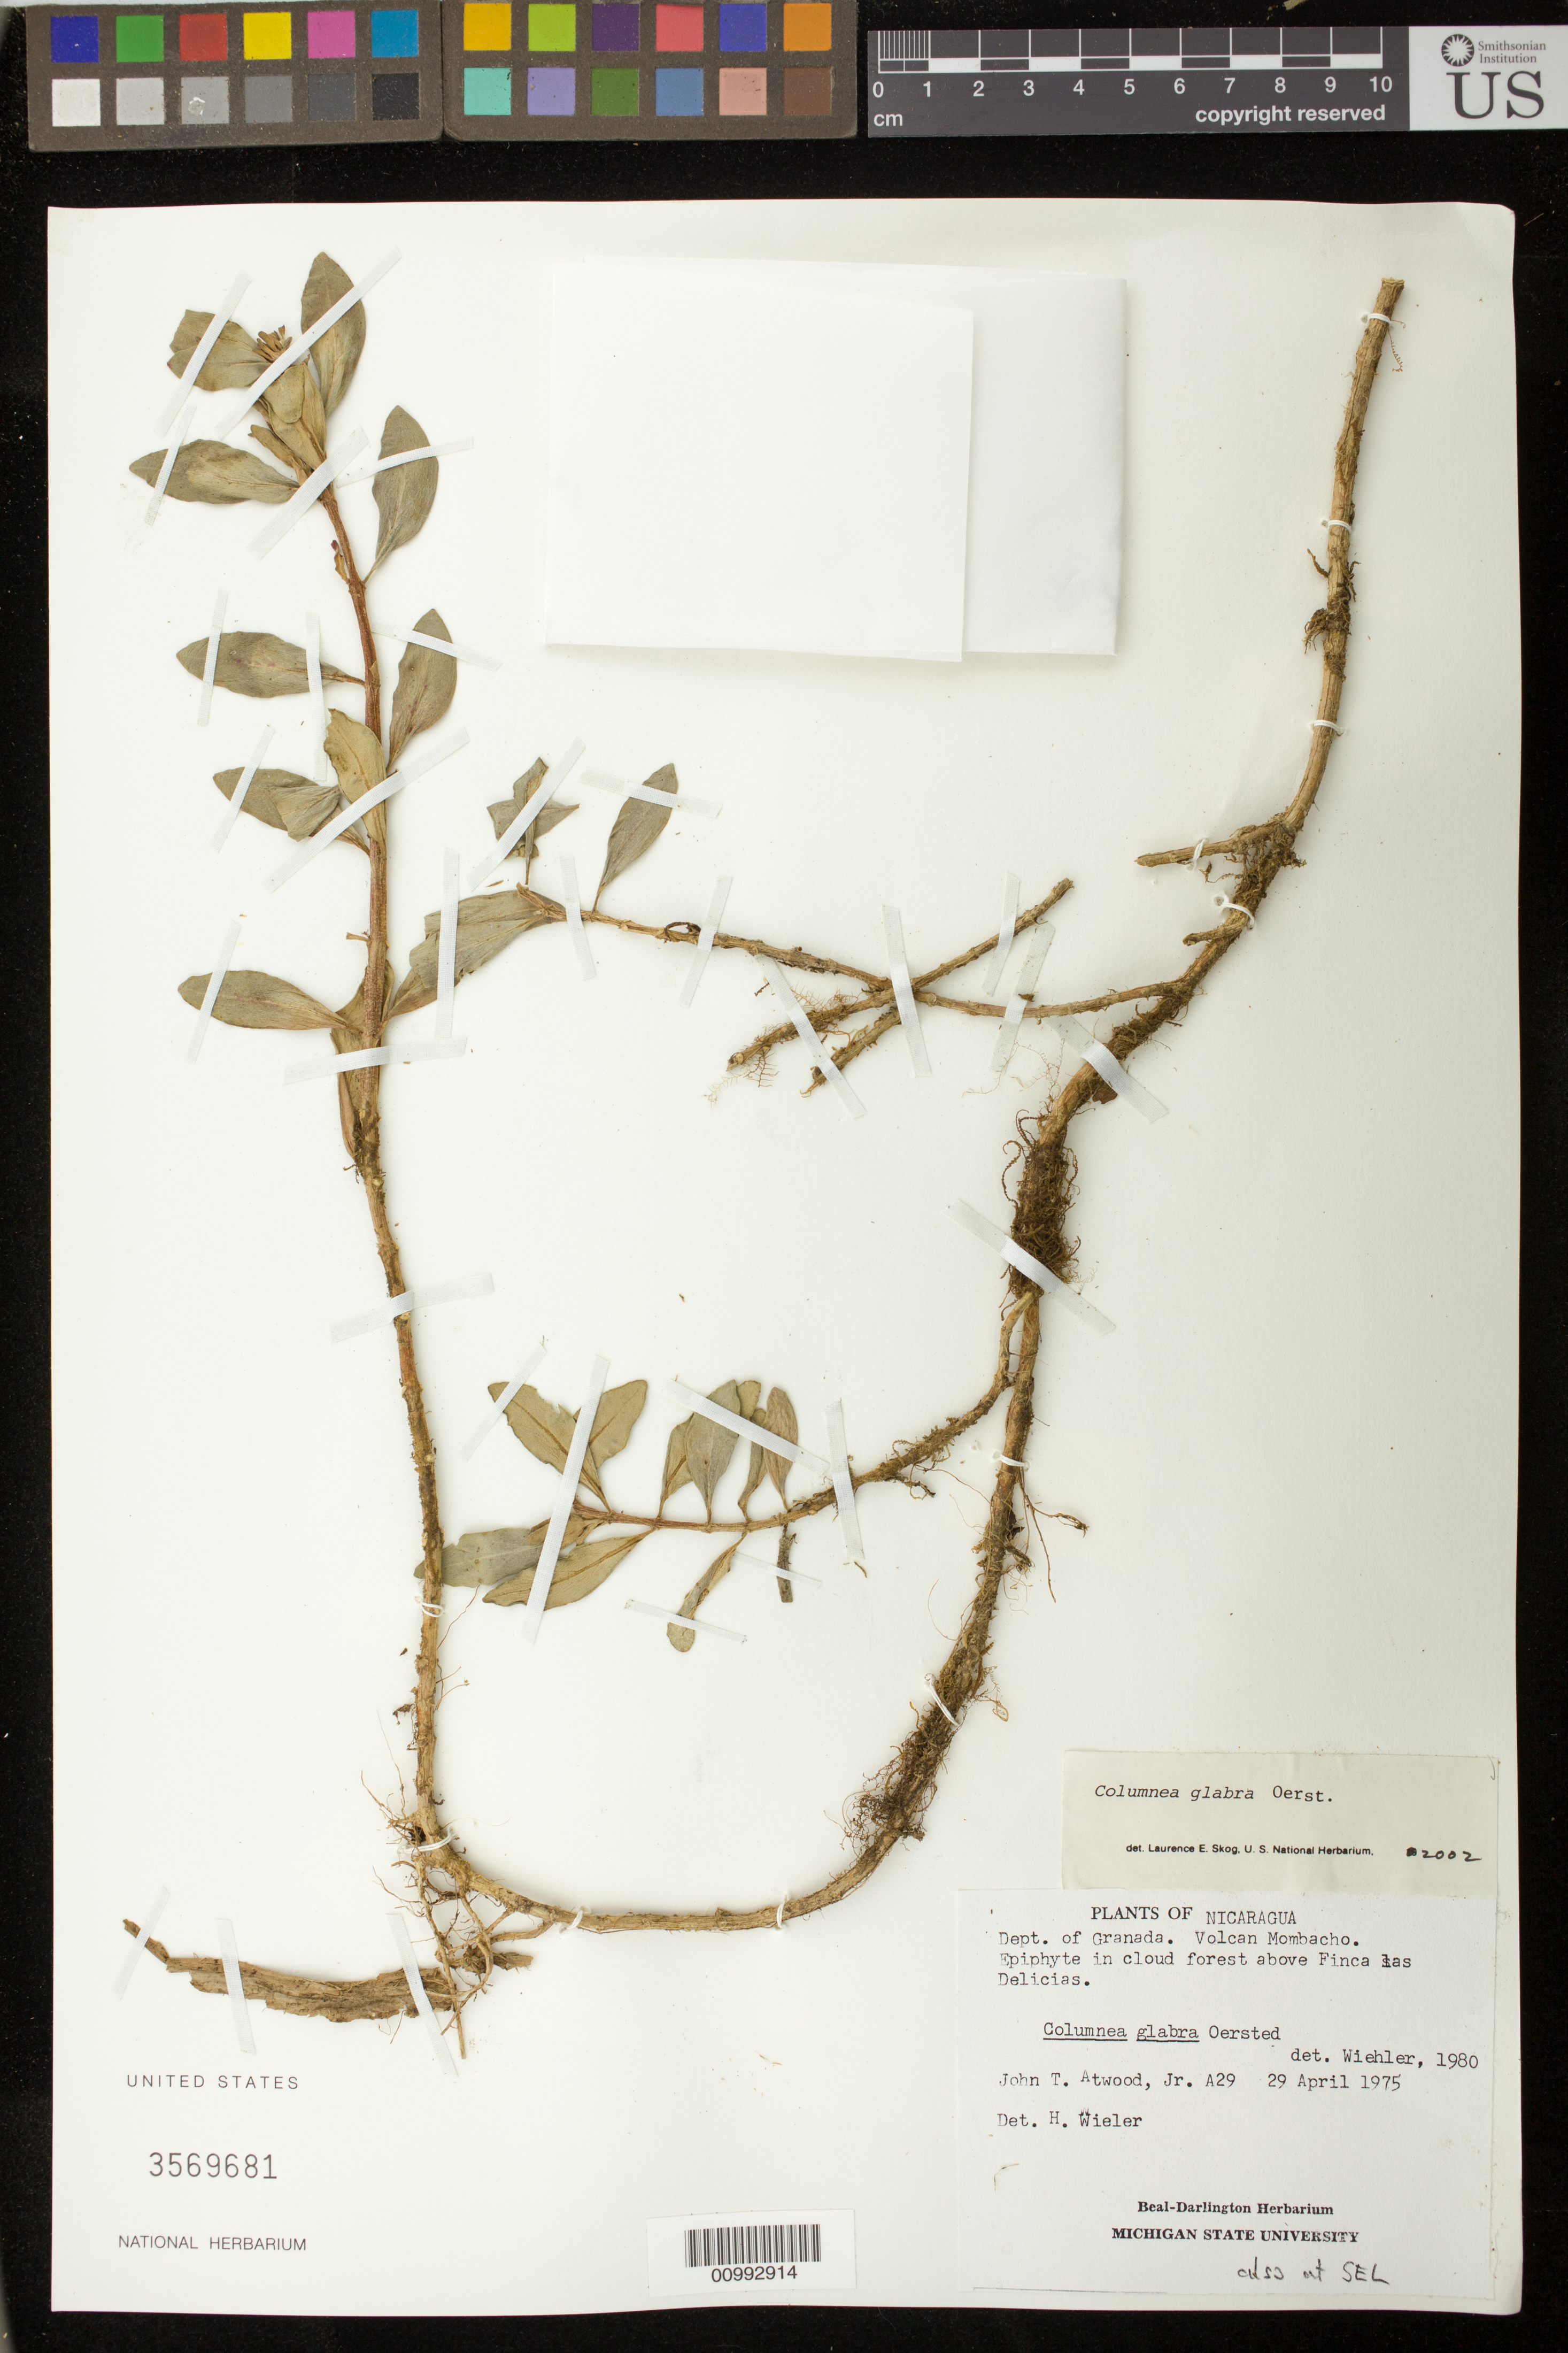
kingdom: Plantae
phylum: Tracheophyta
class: Magnoliopsida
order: Lamiales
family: Gesneriaceae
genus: Columnea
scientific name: Columnea glabra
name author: Oerst.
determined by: Skog, Laurence E.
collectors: J. T. Atwood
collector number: A 29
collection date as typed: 29 Apr 1975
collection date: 1975-04-29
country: Nicaragua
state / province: Granada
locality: Dept. of Granada. Volcan Mombacho above Finca las Delicias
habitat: Cloud forest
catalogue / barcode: US 3569681